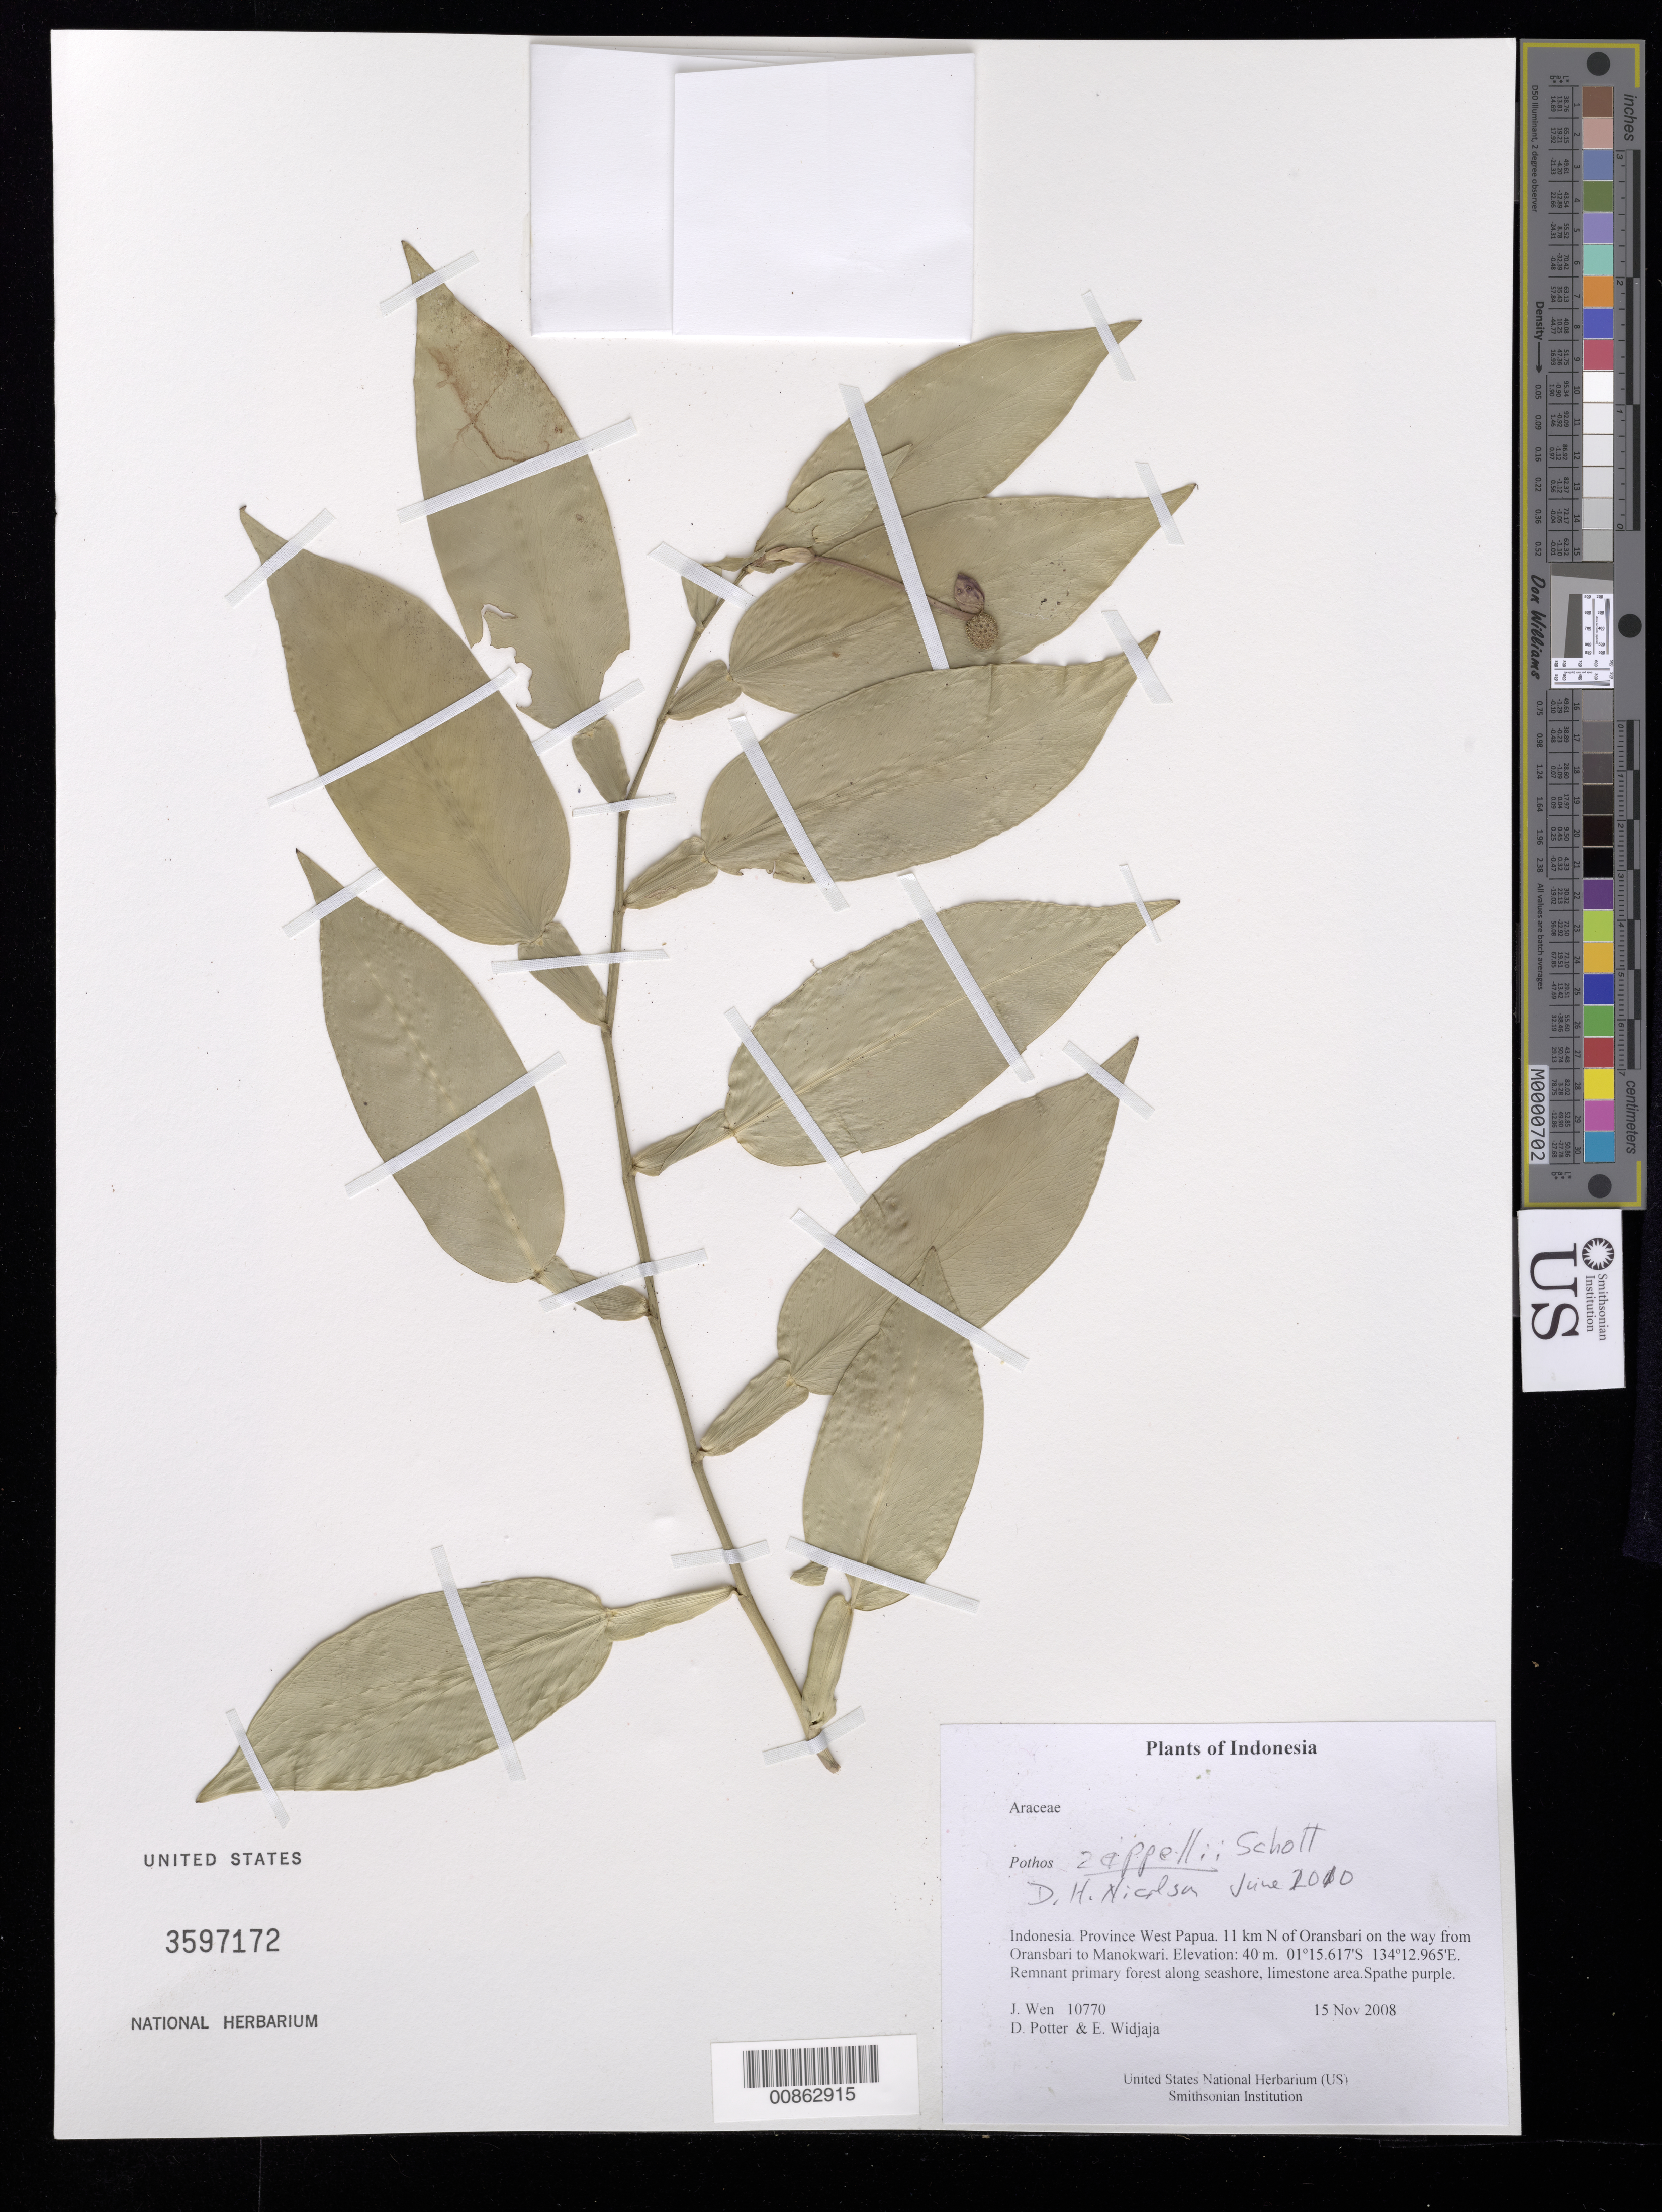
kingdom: Plantae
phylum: Tracheophyta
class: Liliopsida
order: Alismatales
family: Araceae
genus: Pothos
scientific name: Pothos sp.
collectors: J. Wen, D. Potter & E. A. Widjaja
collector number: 10770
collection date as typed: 15 Nov 2008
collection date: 2008-11-15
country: Indonesia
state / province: Papua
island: New Guinea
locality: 11 km N of Oransbari on the way from Oransbari to Manokwari. Irian Barat.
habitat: Remnant primary forest along seashore, limestone area.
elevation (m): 40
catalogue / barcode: US 3597172